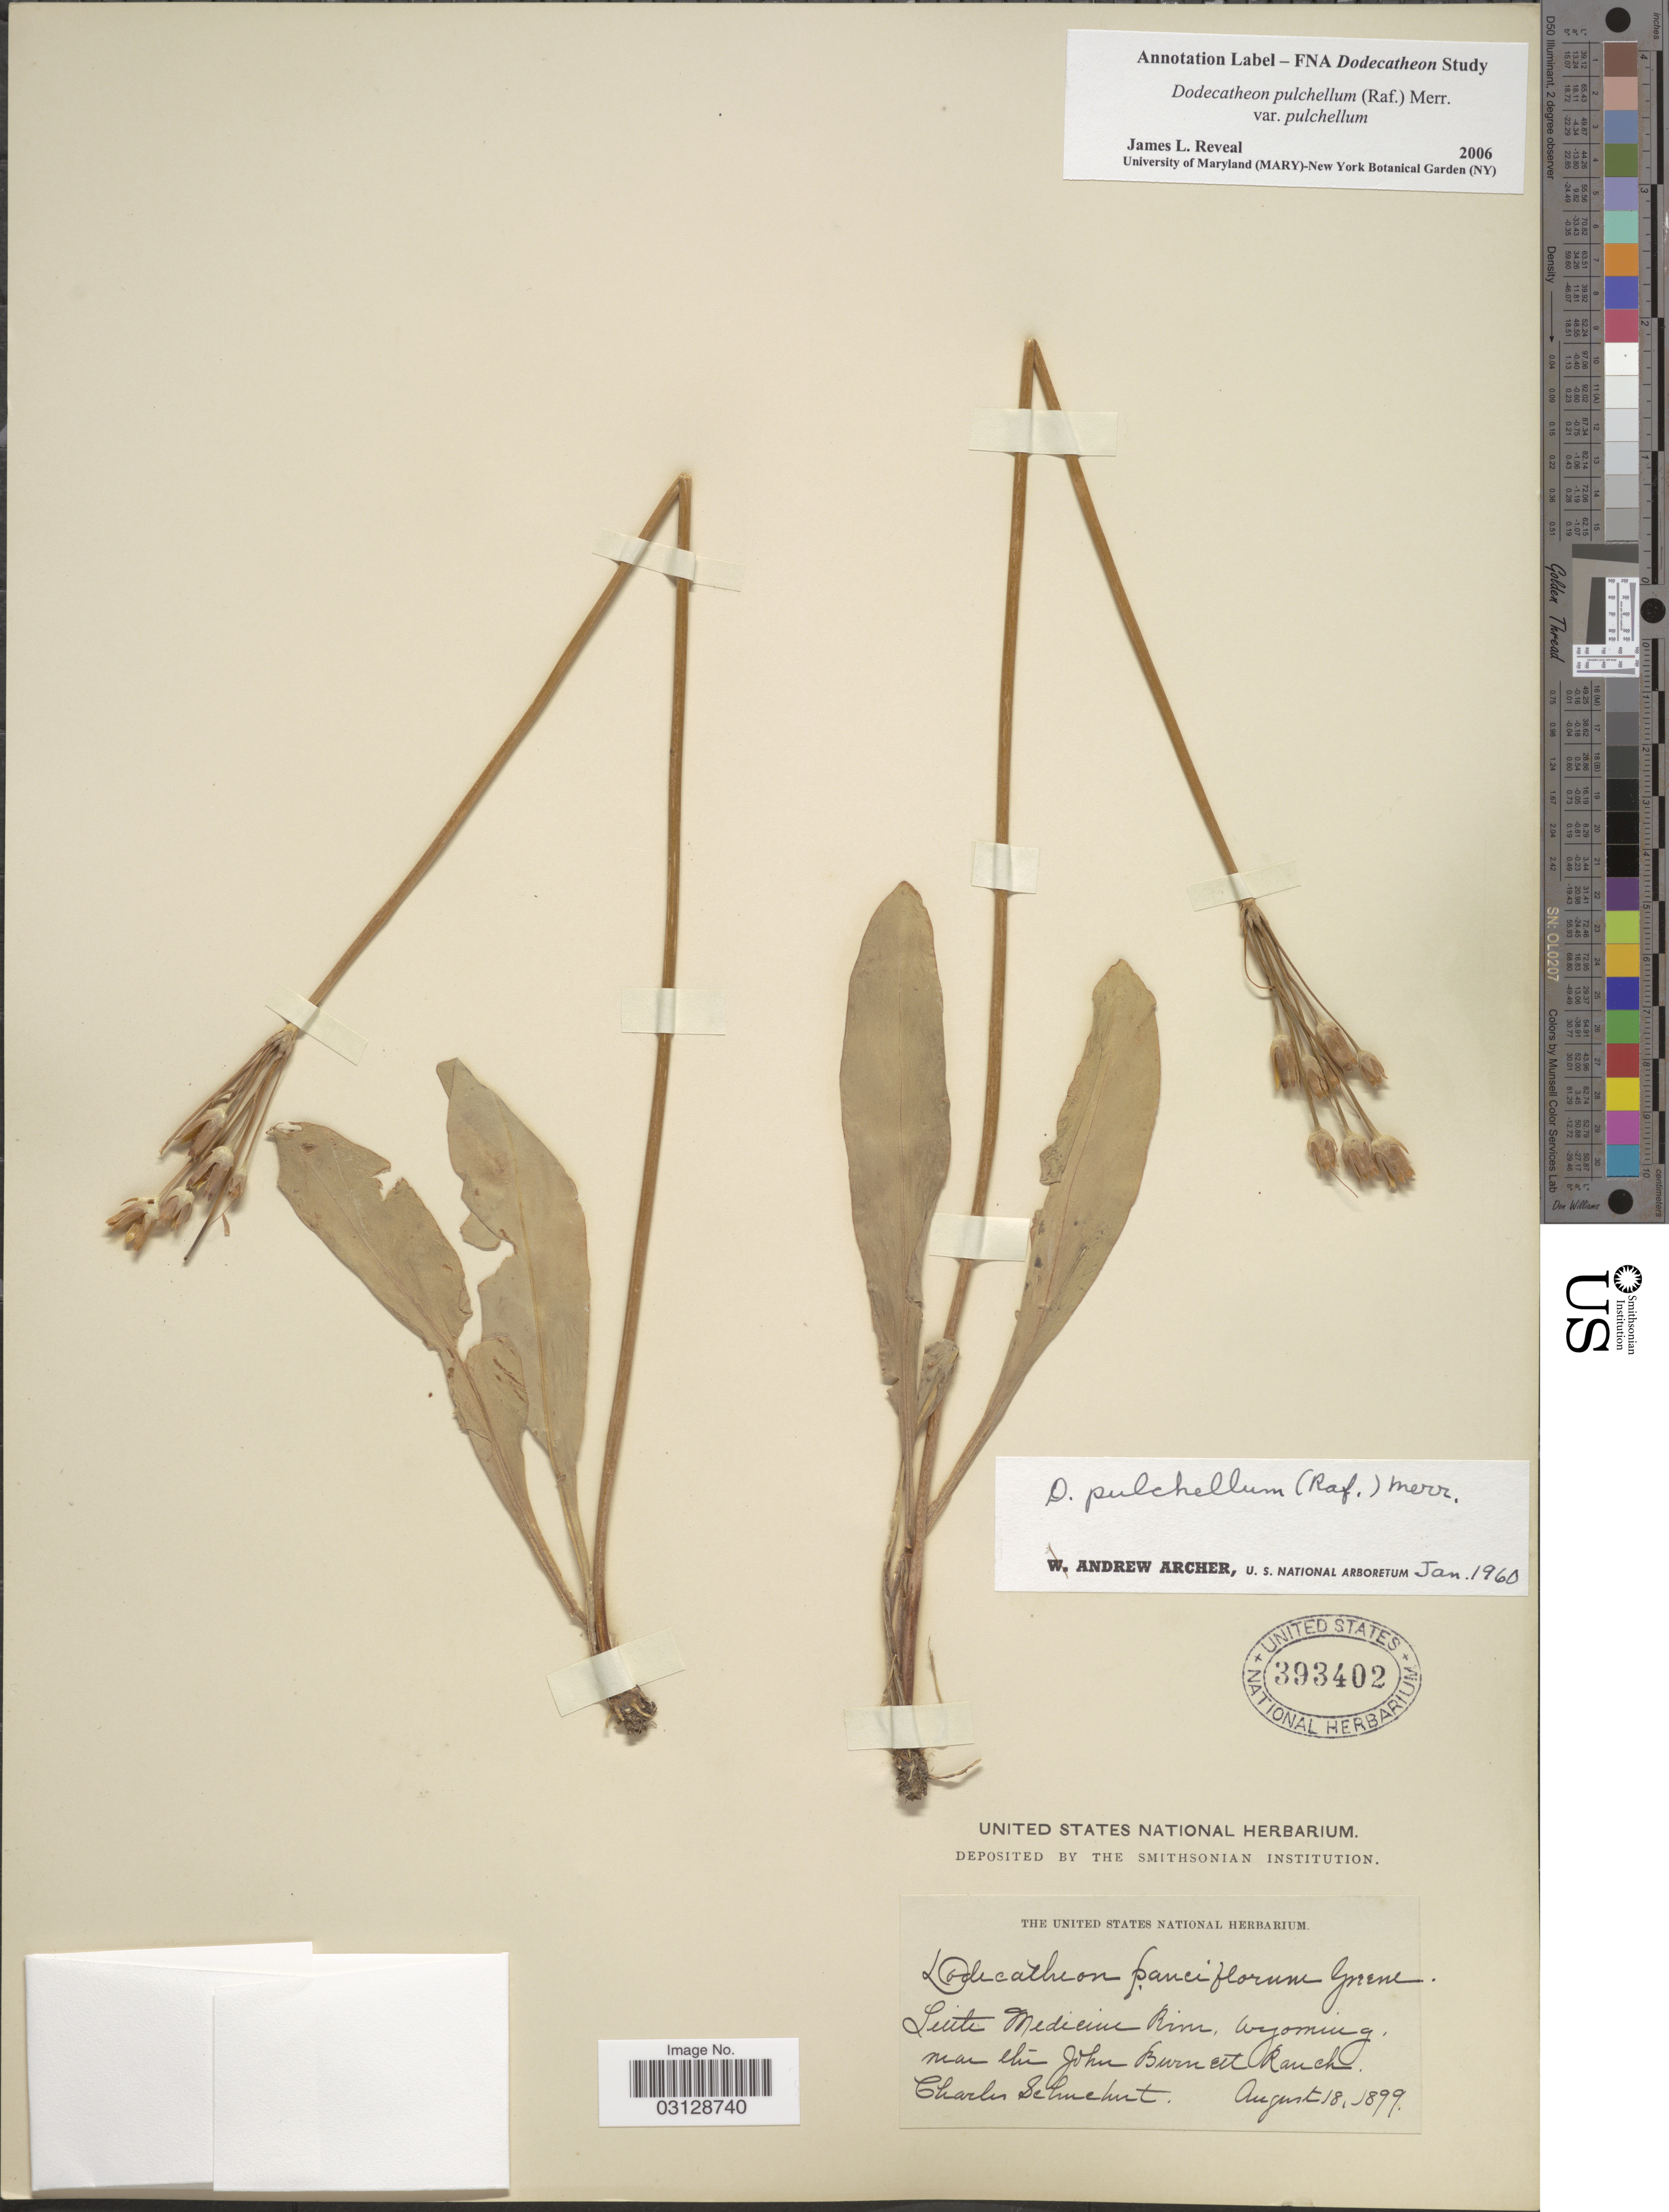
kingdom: Plantae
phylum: Tracheophyta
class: Magnoliopsida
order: Ericales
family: Primulaceae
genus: Dodecatheon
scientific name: Dodecatheon pulchellum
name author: (Raf.) Merr.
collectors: C. Schuchert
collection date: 1899-08-18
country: United States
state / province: Wyoming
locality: Little Medicine Rim, near the John Burnett Ranch.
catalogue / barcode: US 393402